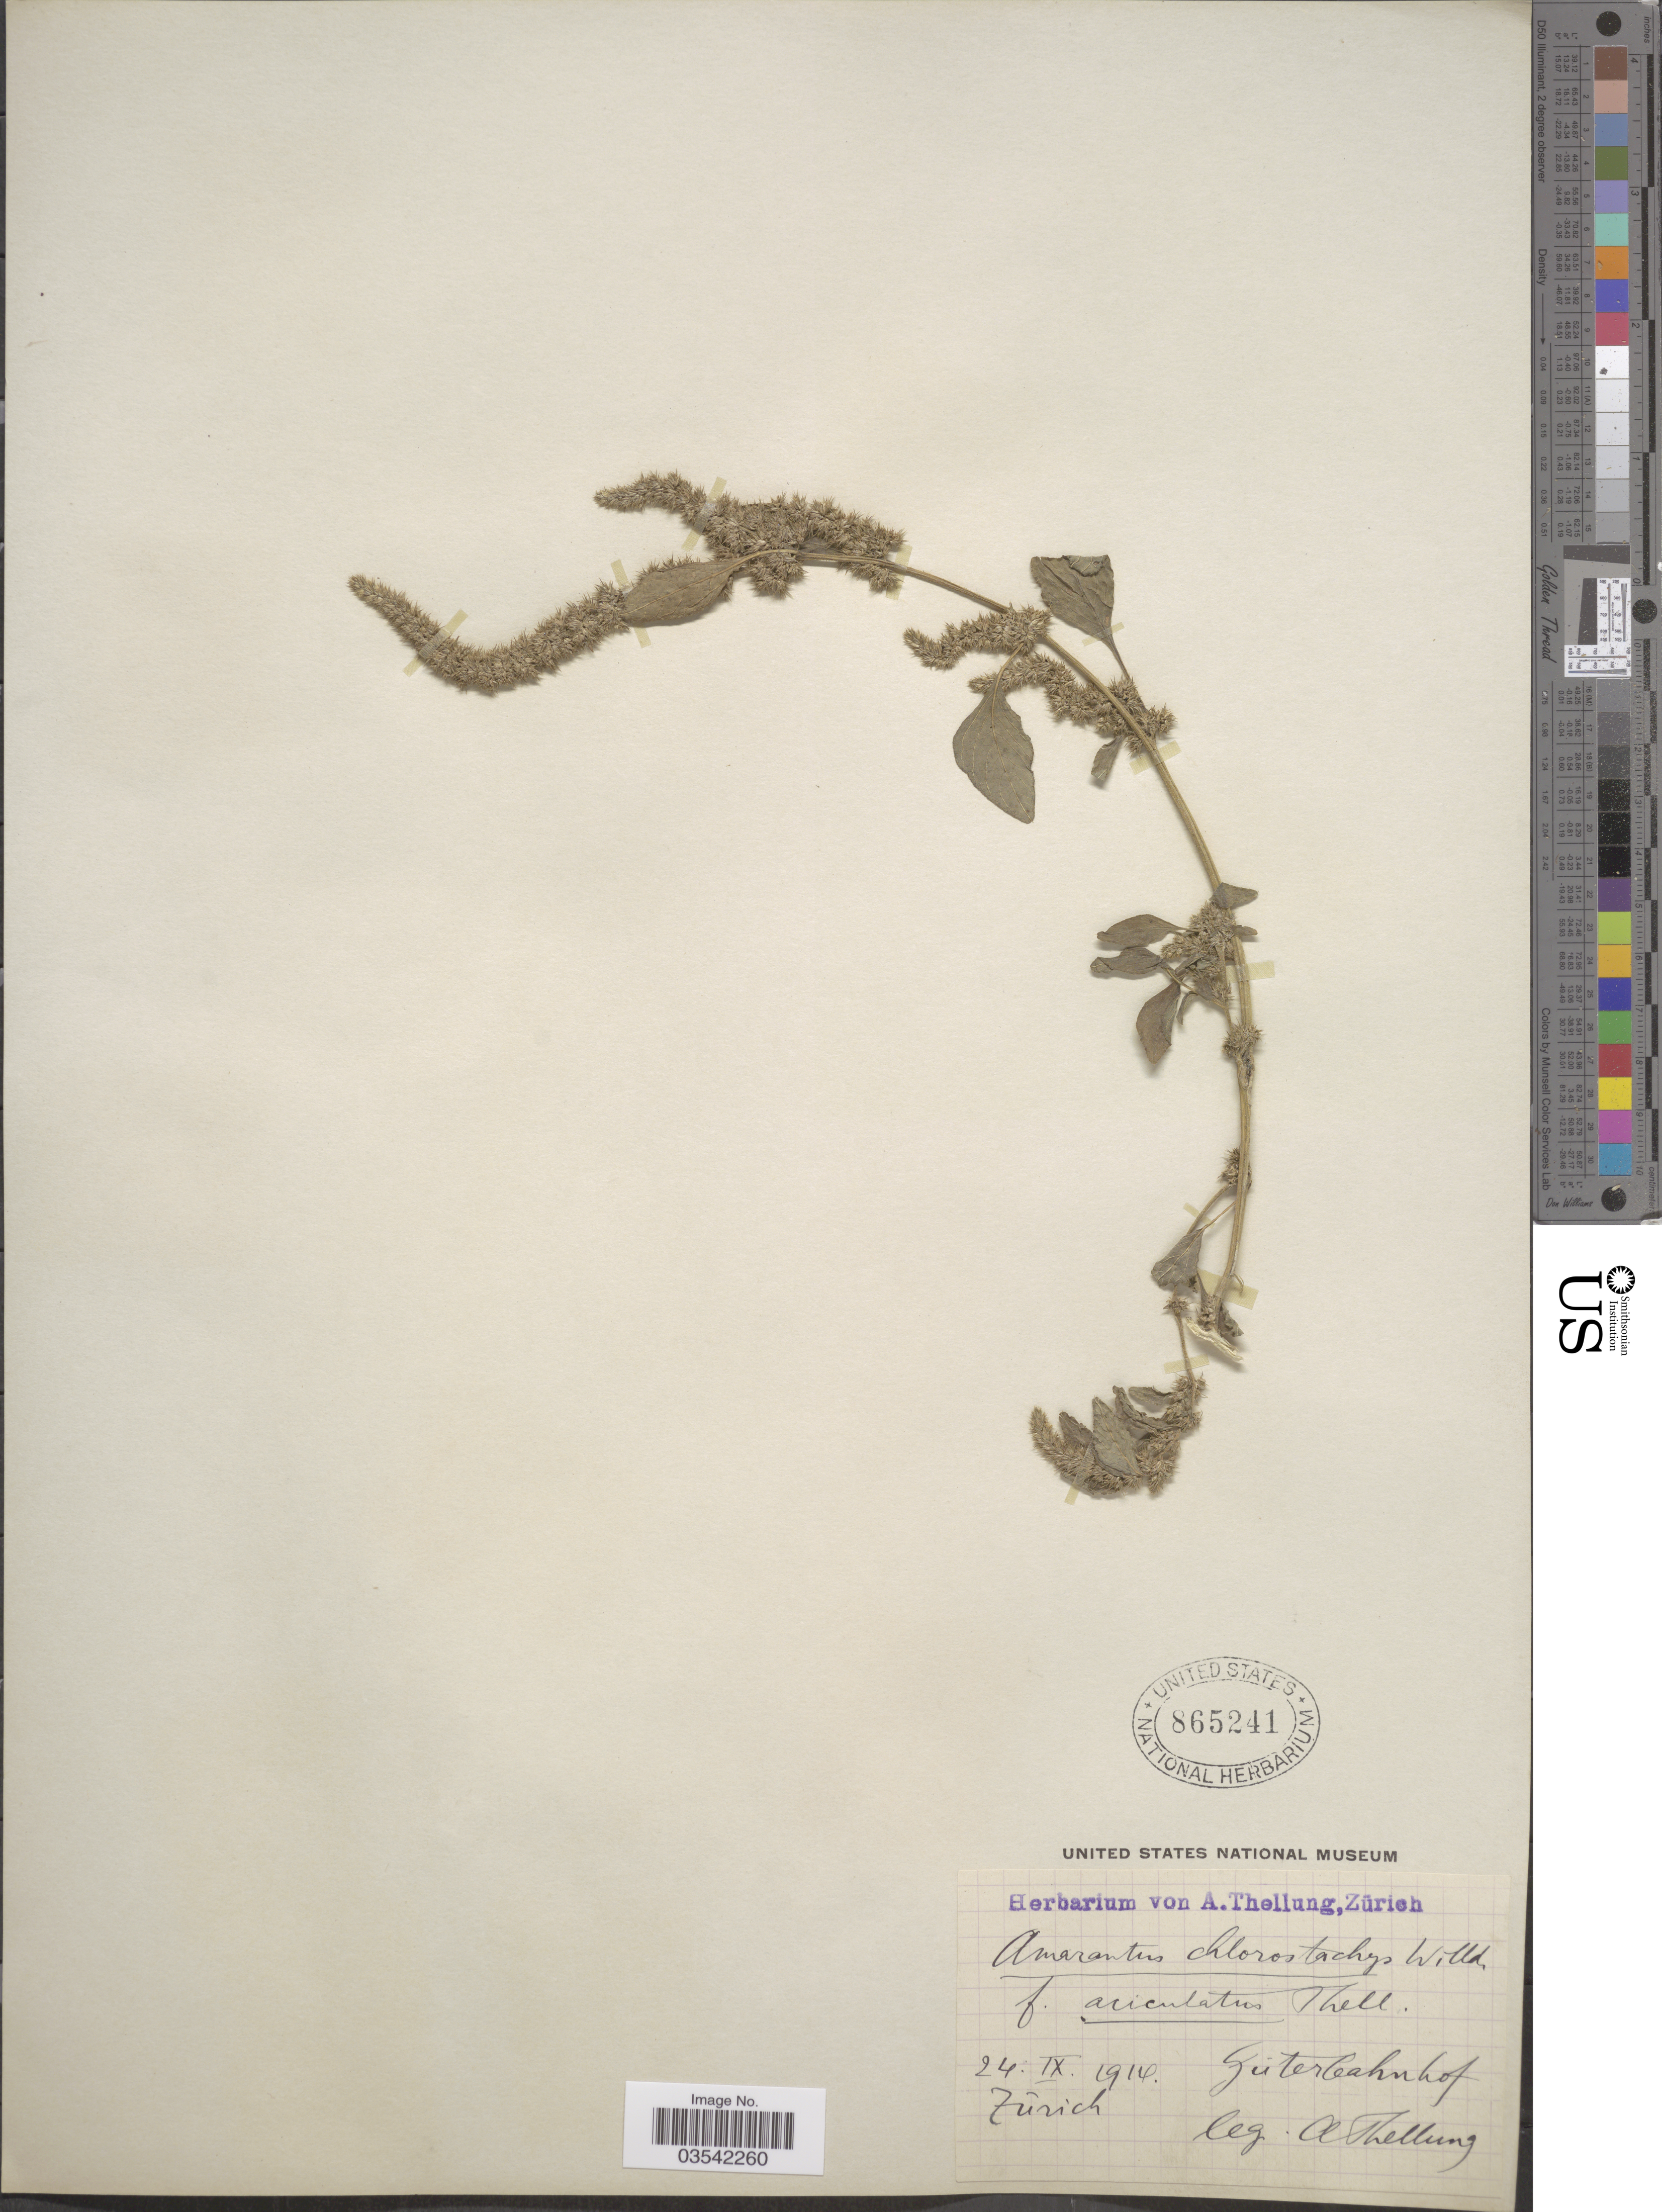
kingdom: Plantae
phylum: Tracheophyta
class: Magnoliopsida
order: Caryophyllales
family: Amaranthaceae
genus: Amaranthus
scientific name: Amaranthus chlorostachys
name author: Willd.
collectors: A. Thellung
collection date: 1914-09-24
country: Switzerland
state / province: Zurich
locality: Güterbahnhof.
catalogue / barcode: US 865241